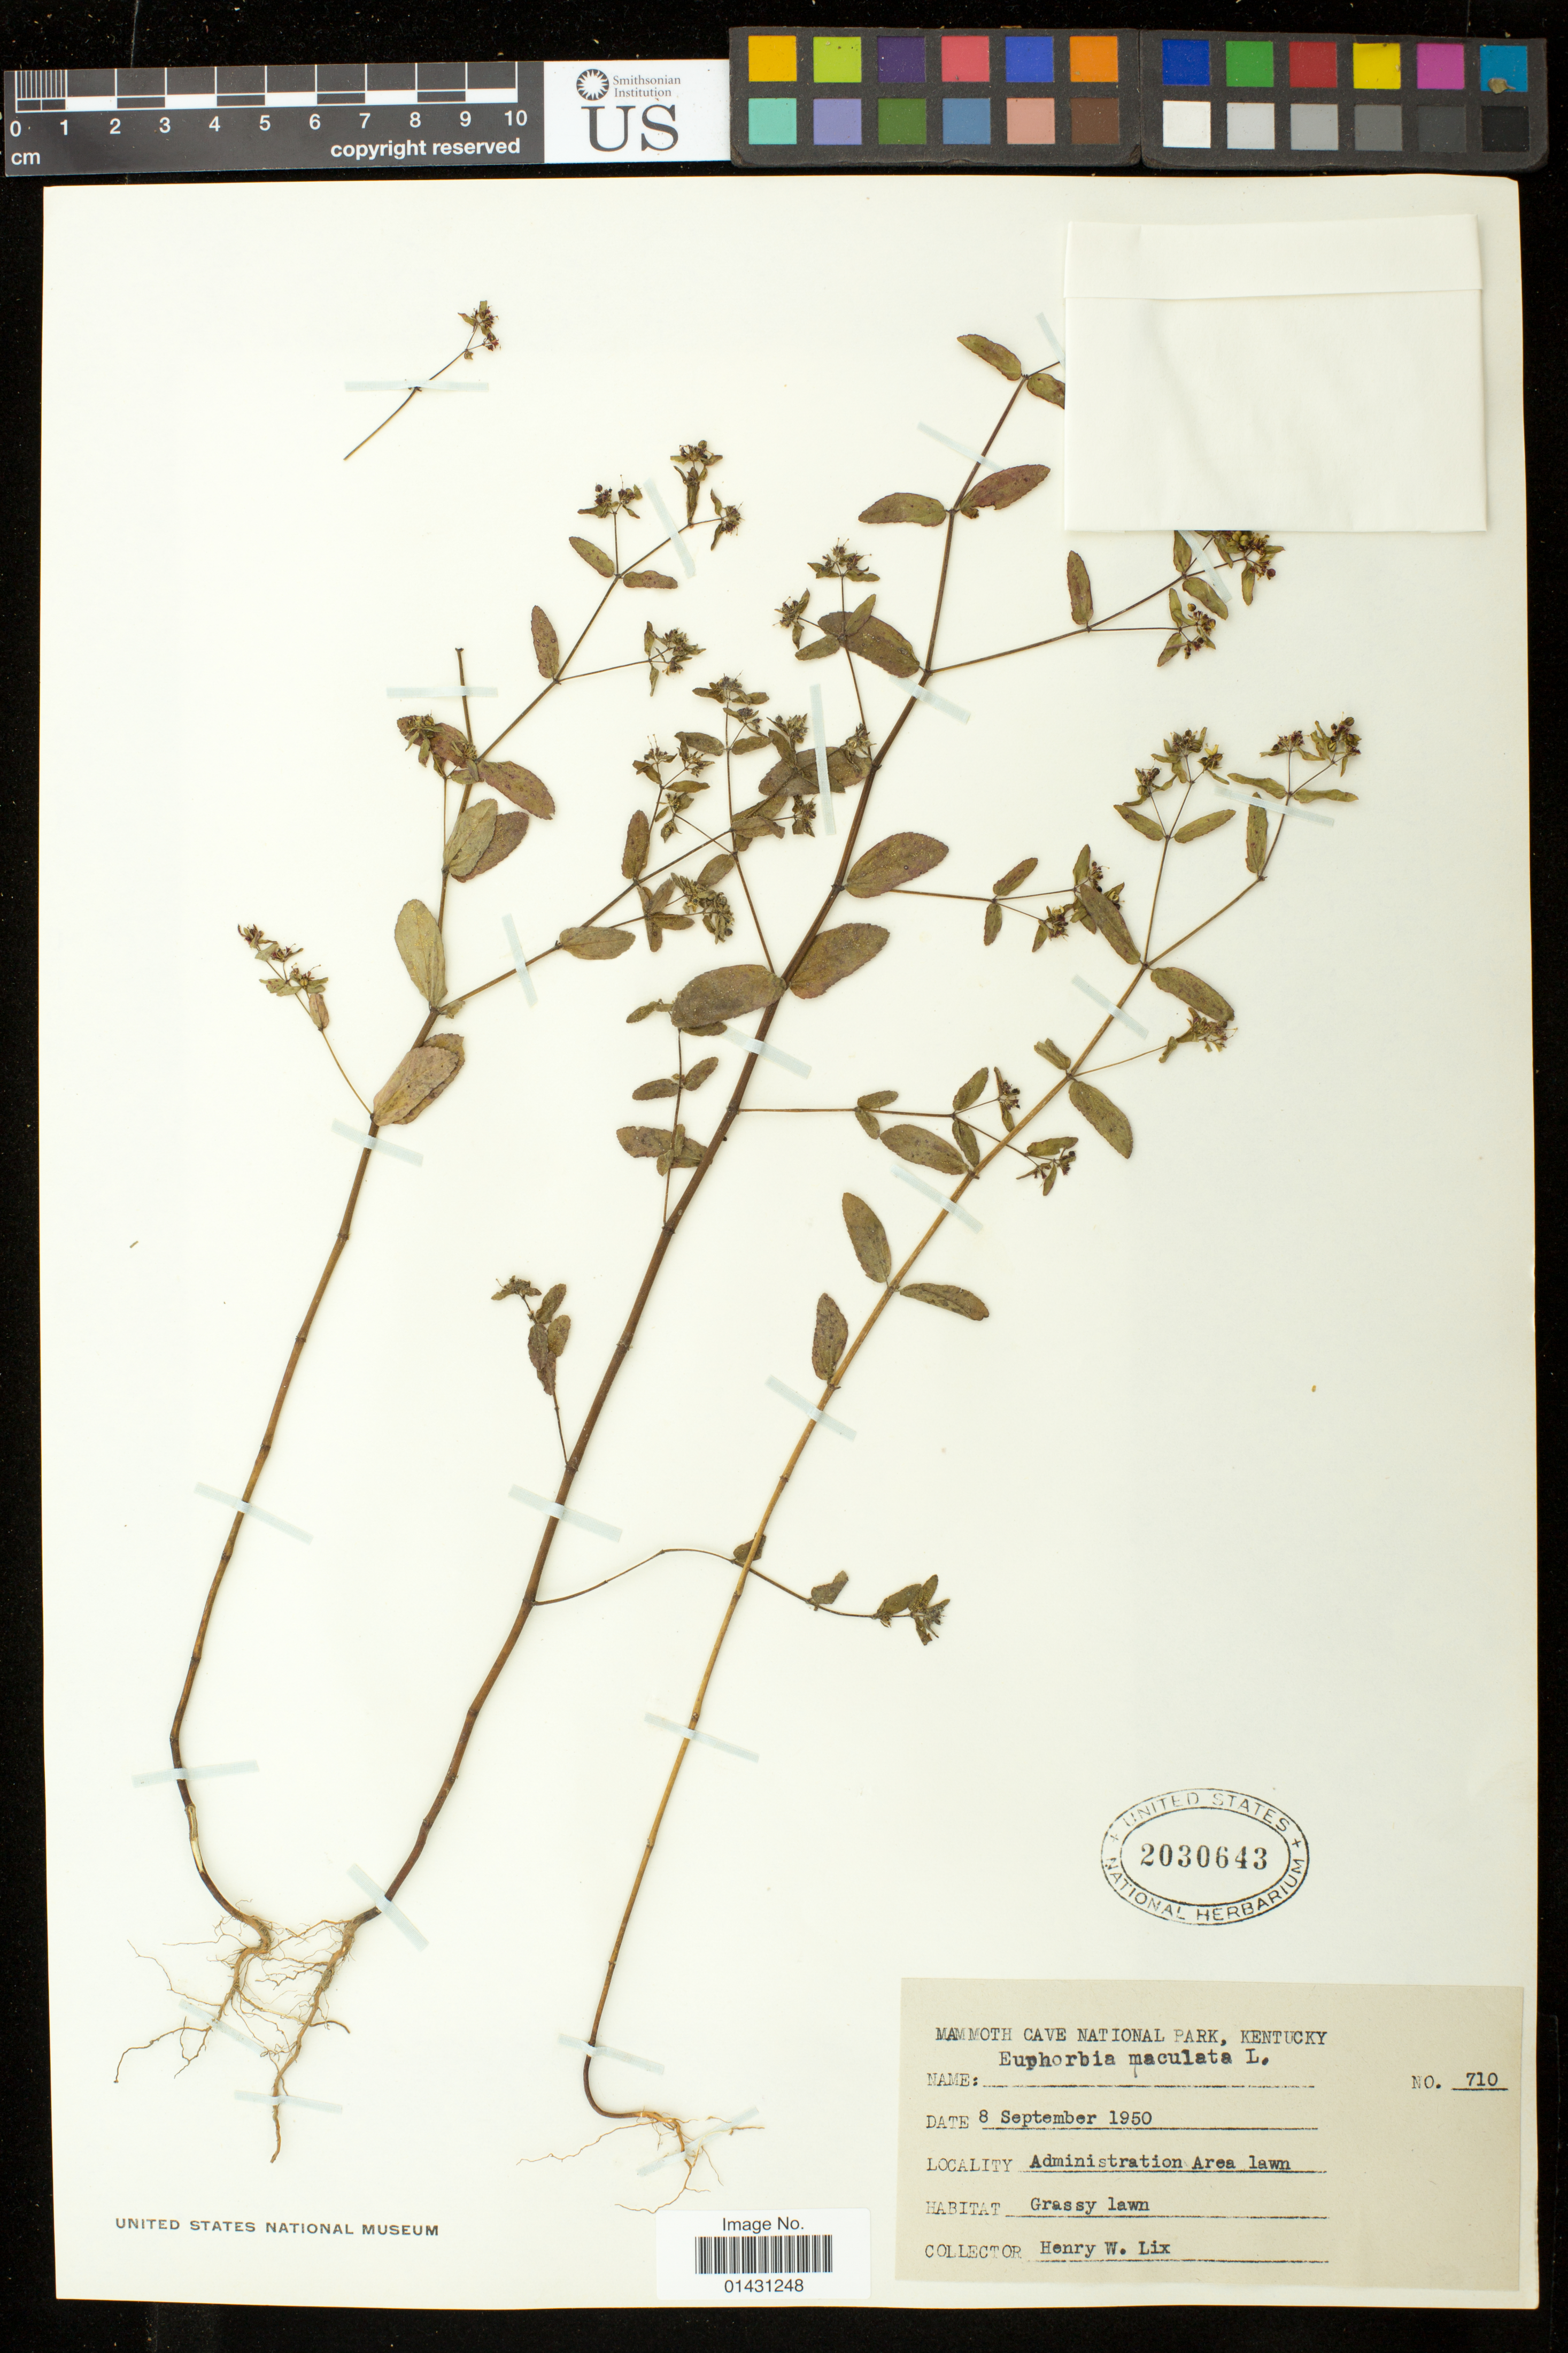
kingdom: Plantae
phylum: Tracheophyta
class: Magnoliopsida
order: Malpighiales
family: Euphorbiaceae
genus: Euphorbia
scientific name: Euphorbia maculata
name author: L.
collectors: H. W. Lix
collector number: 710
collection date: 1950-09-08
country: United States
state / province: Kentucky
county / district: Edmonson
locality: Mammoth Cave National Park Administration Area lawn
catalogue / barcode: US 2030643